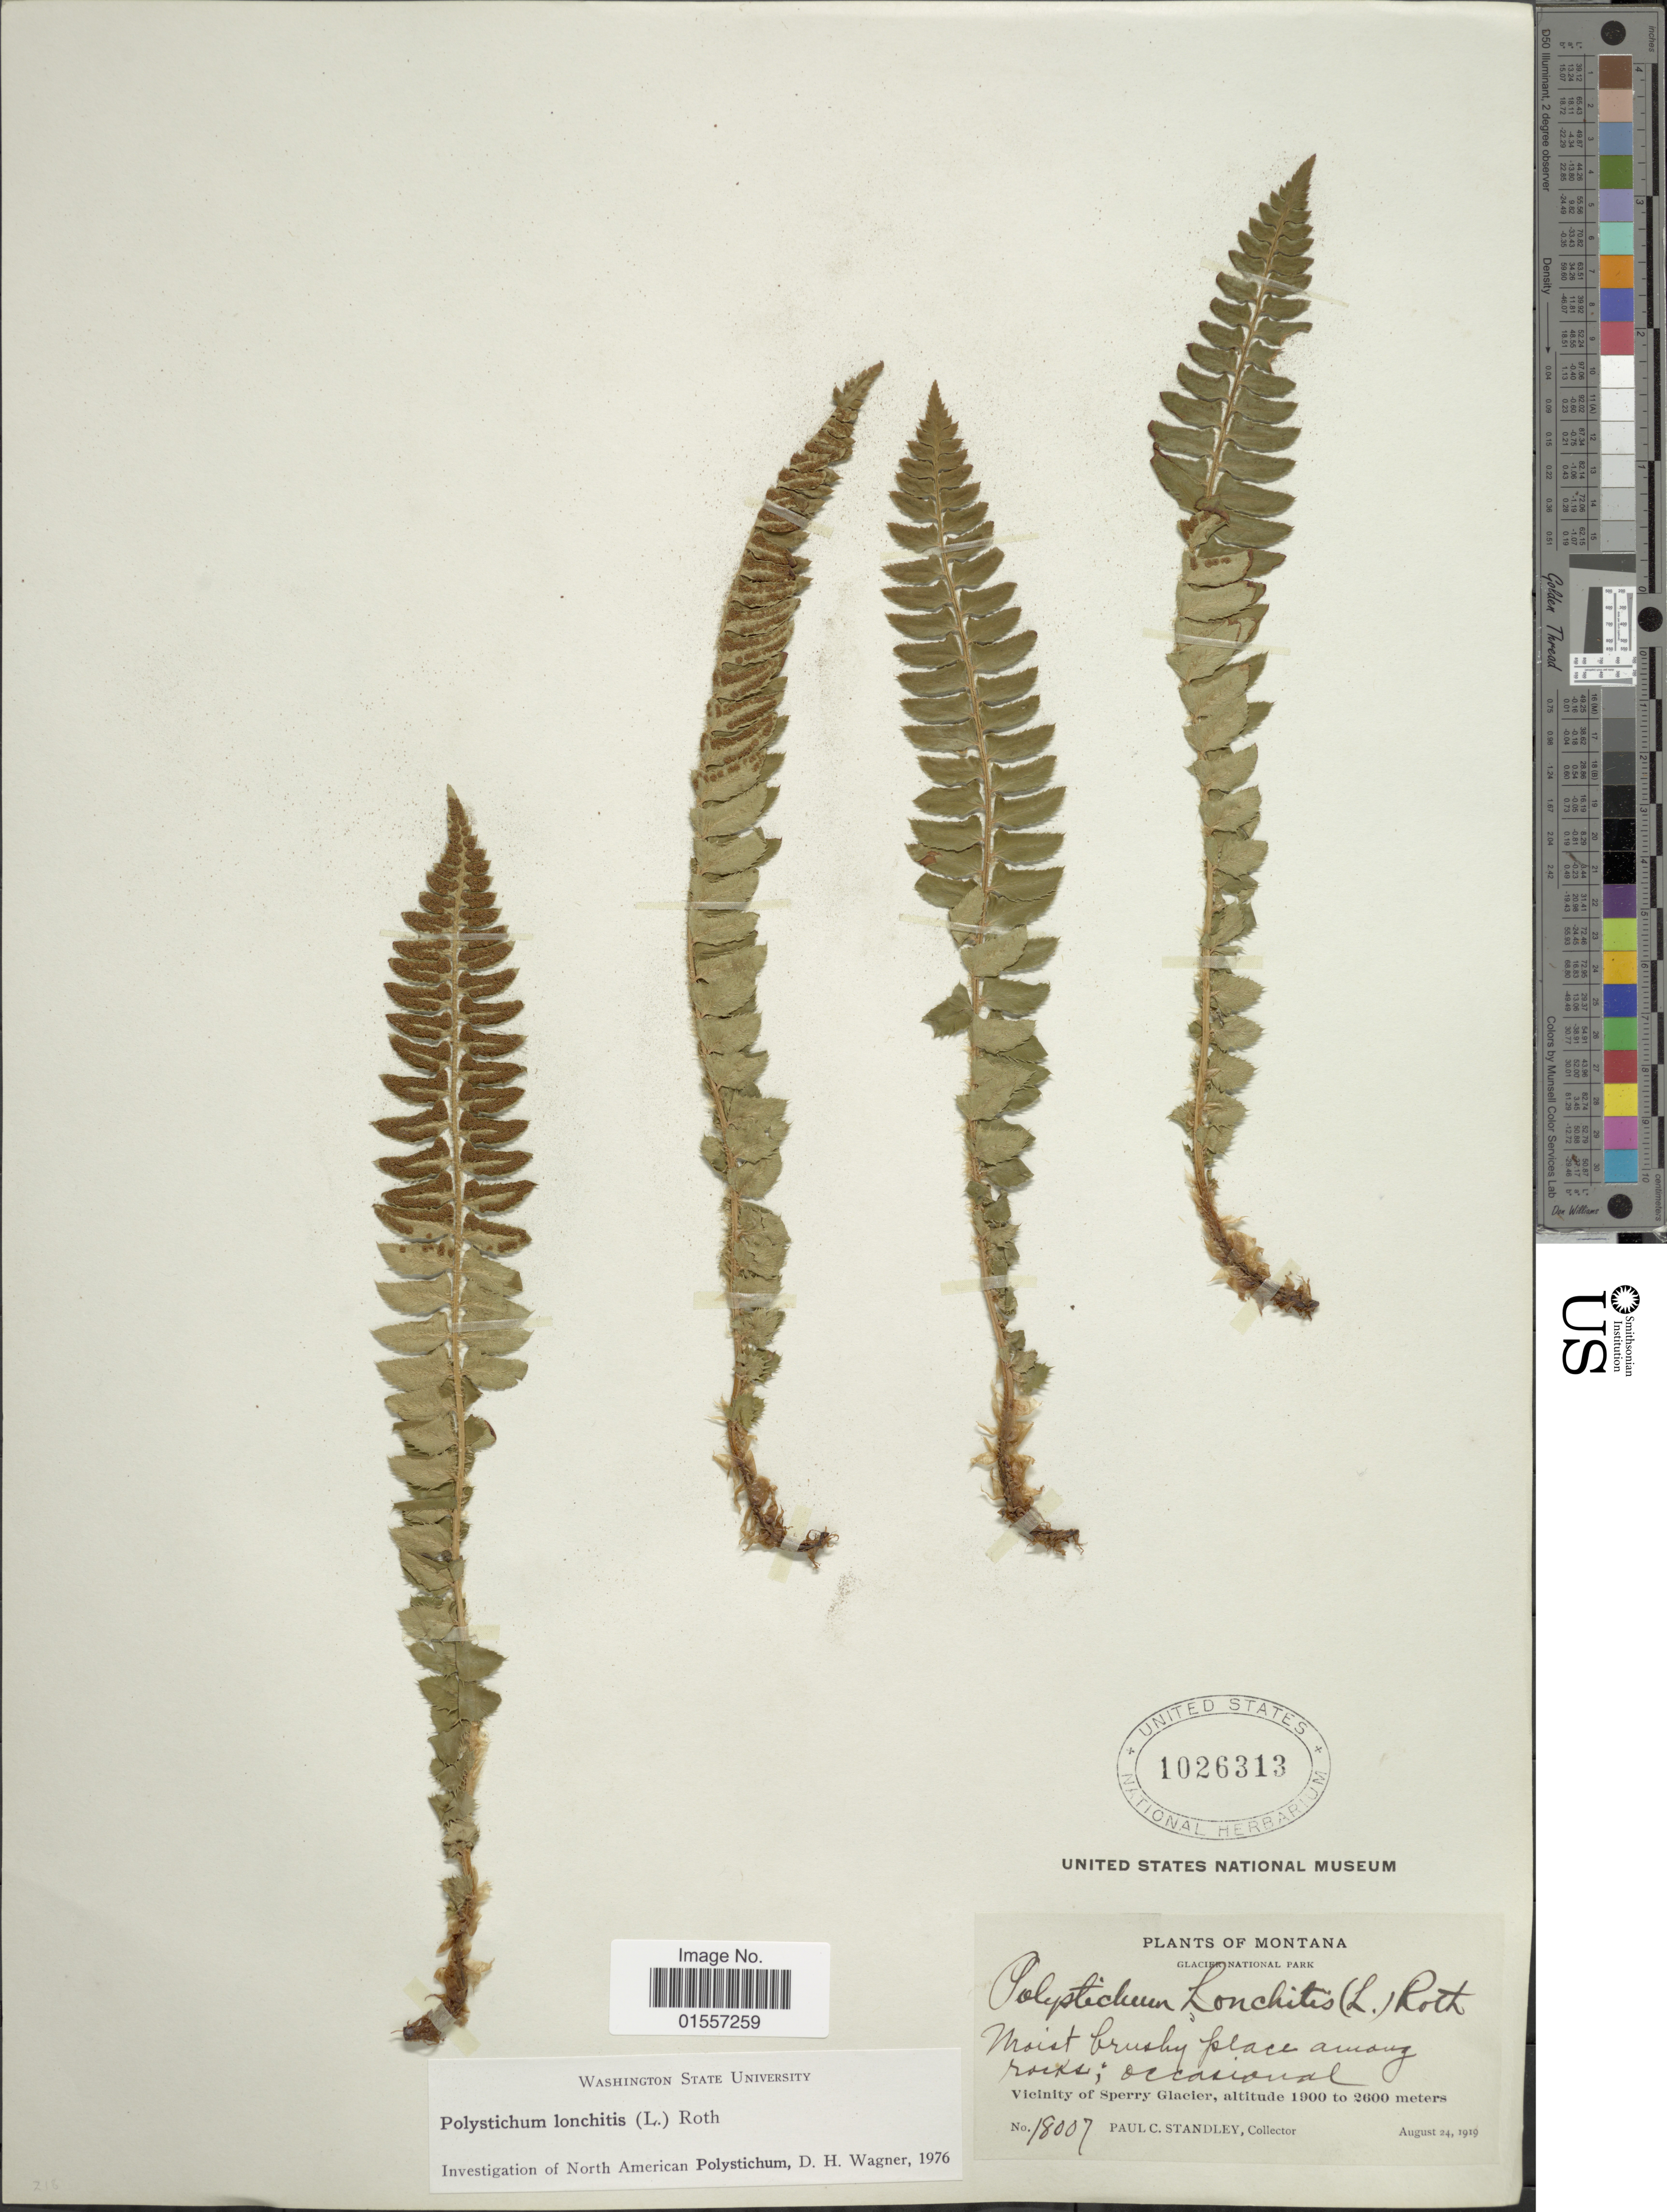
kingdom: Plantae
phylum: Tracheophyta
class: Polypodiopsida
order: Polypodiales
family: Dryopteridaceae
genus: Polystichum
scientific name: Polystichum lonchitis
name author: (Roth) L.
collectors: P. C. Standley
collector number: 18007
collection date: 1919-08-24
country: United States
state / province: Montana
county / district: Flathead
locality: Glacier National Park, Vicinity of Sperry Glacier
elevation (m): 1900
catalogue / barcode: US 1026313